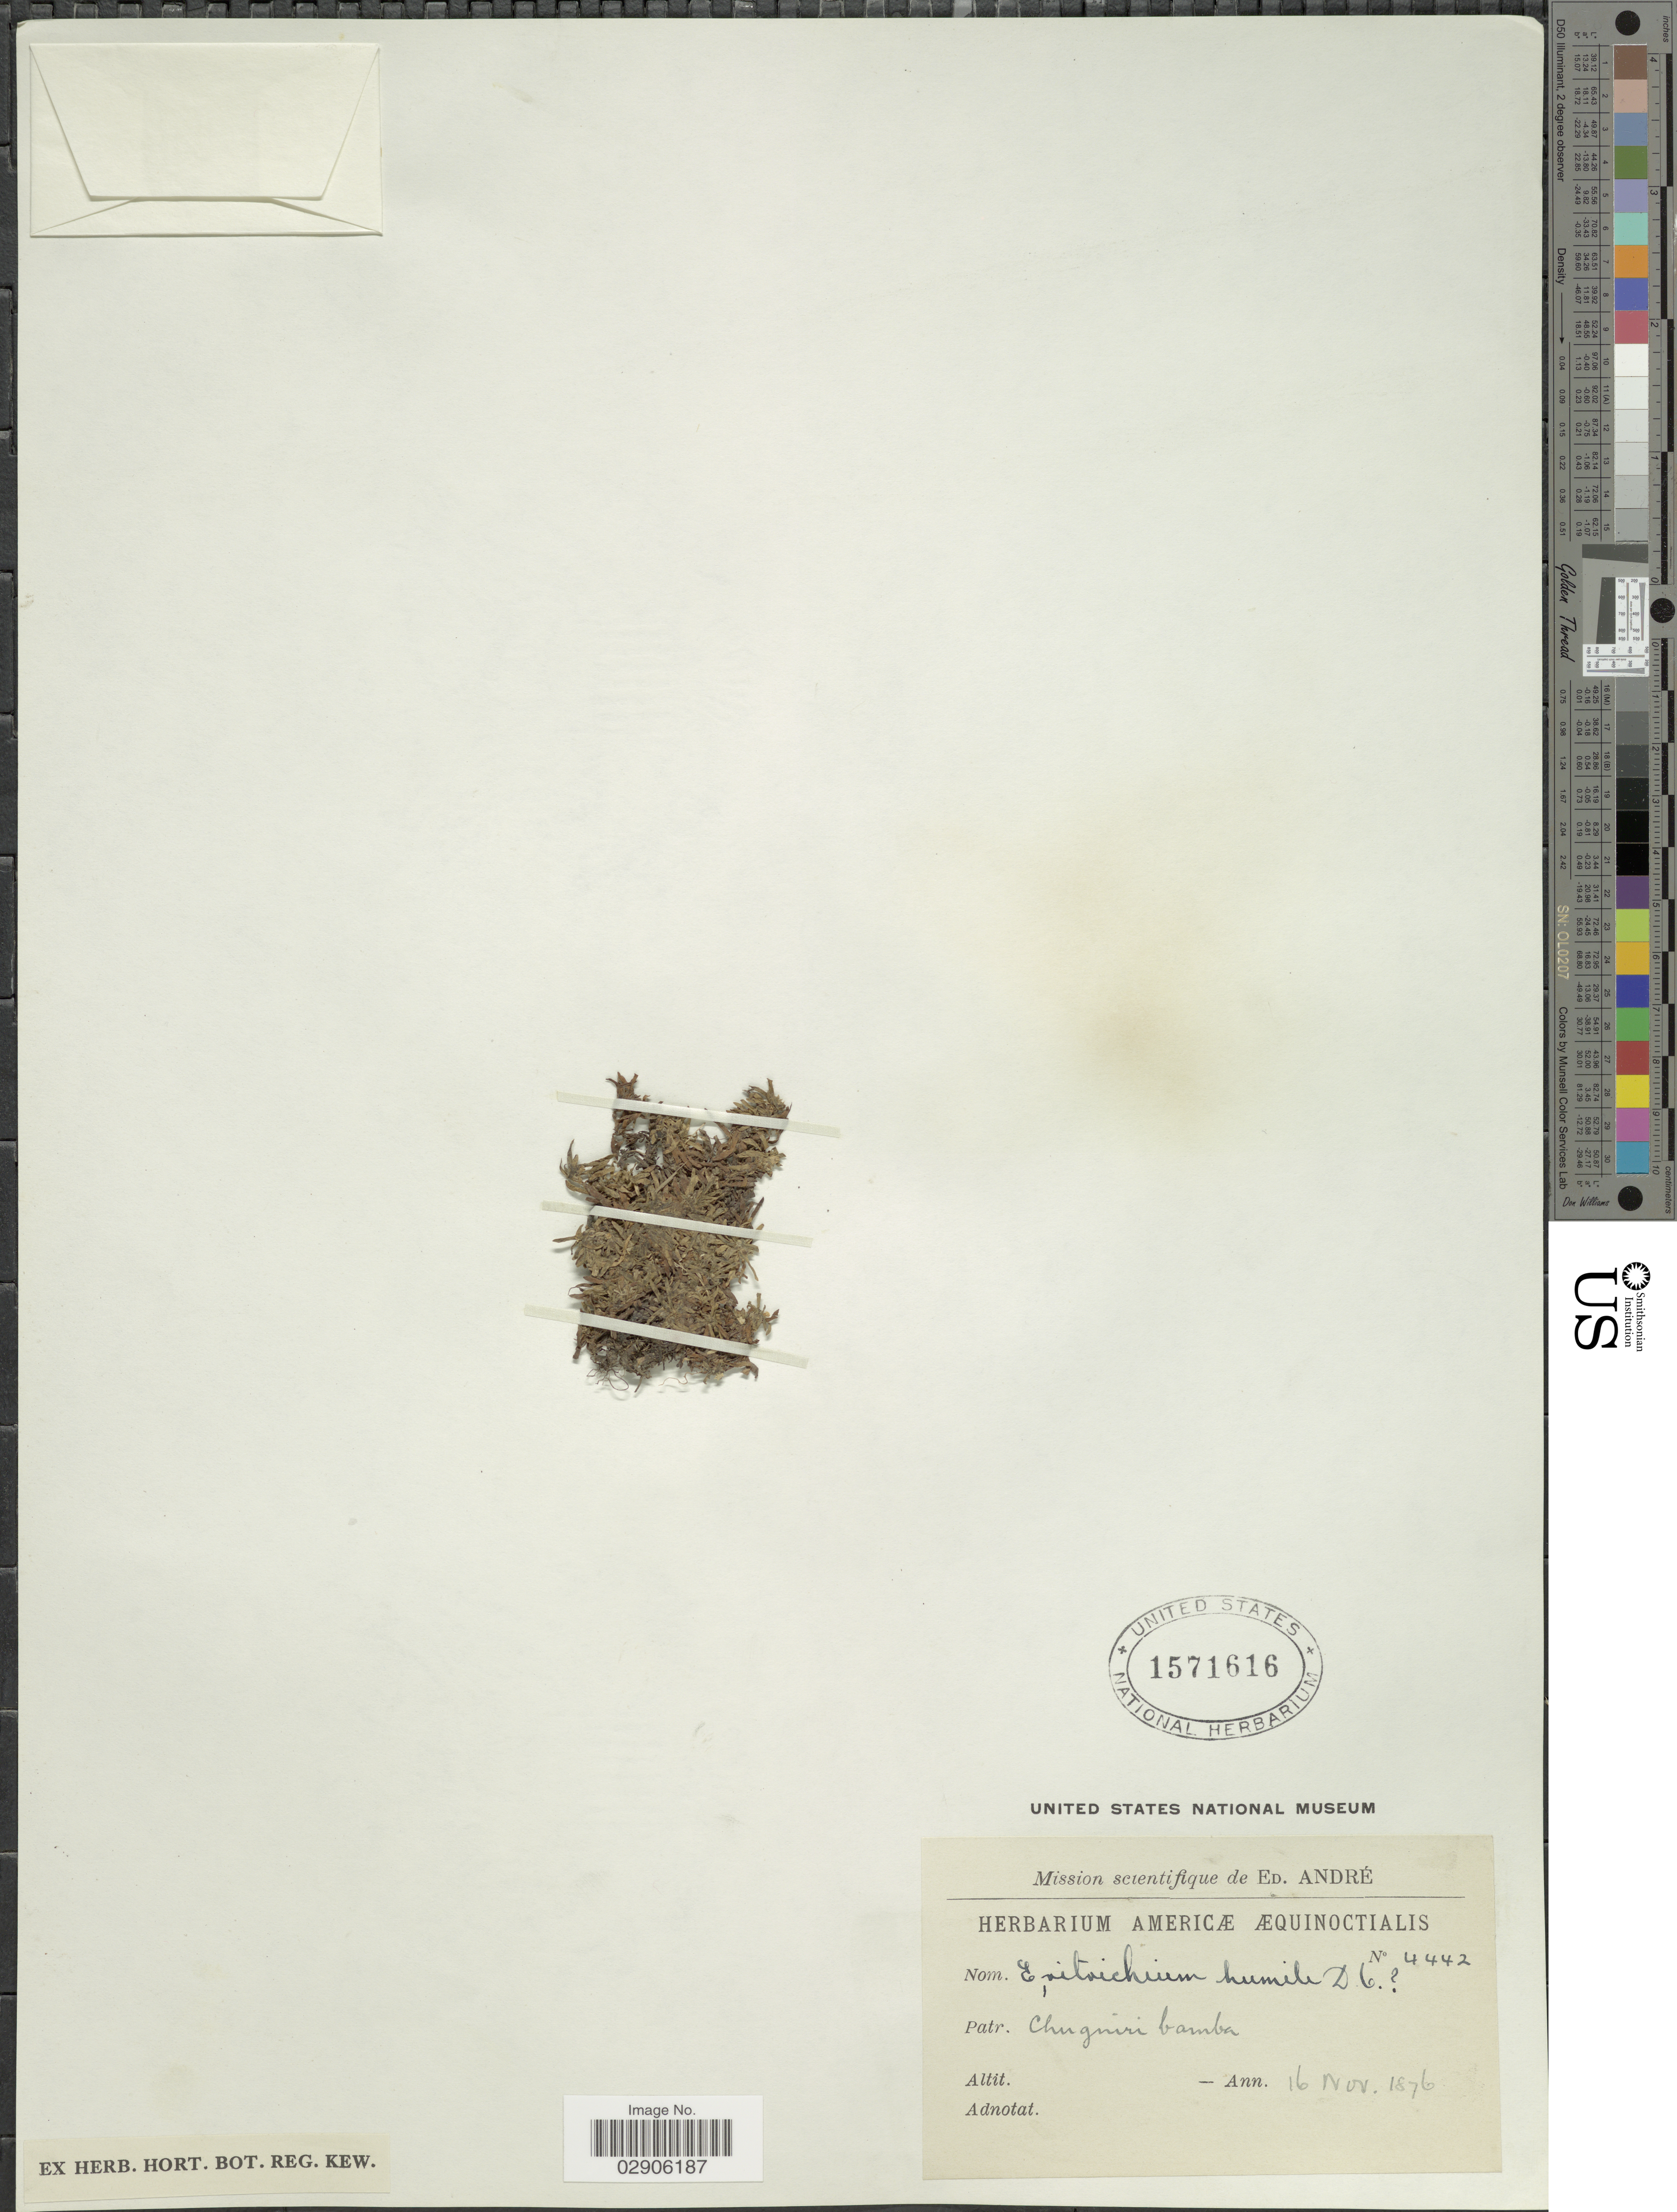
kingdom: Plantae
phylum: Tracheophyta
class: Magnoliopsida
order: Boraginales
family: Boraginaceae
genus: Plagiobothrys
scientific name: Plagiobothrys humilis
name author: (Ruiz & Pav.) I.M. Johnst.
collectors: E. Andre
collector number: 4442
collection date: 1876-11-16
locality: Chuguiri [interpreted] bamba.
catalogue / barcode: US 1571616